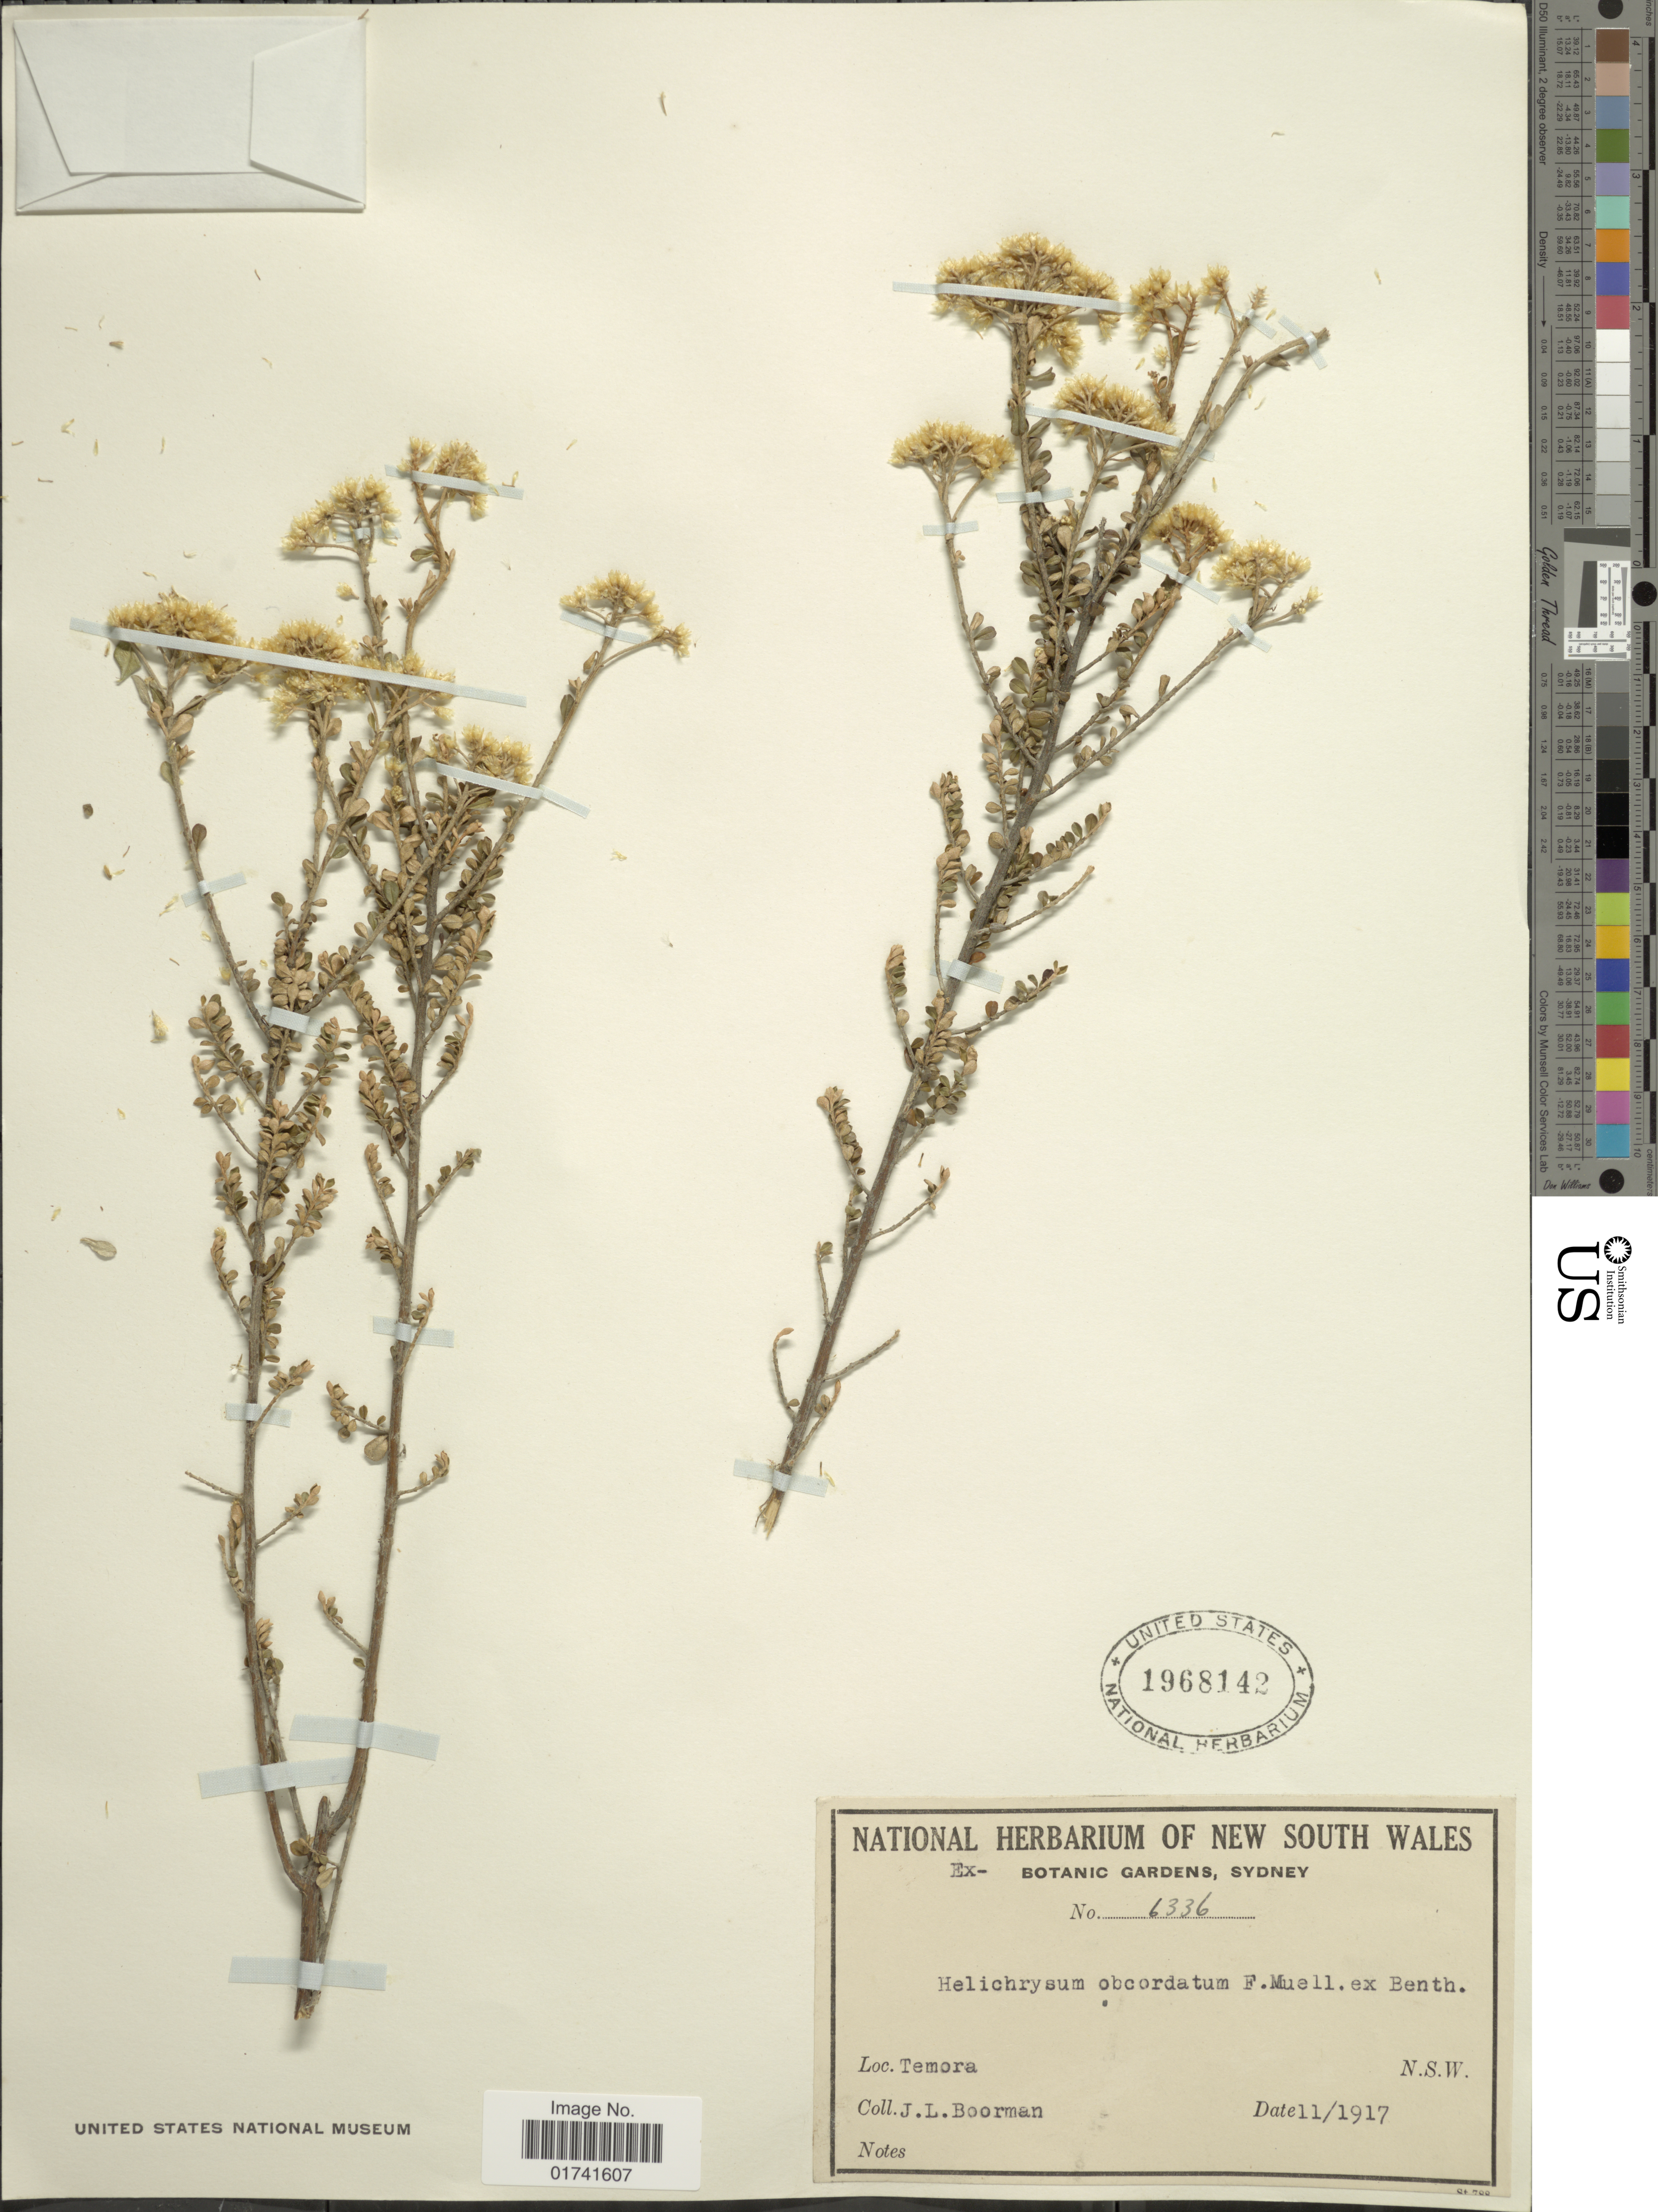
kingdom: Plantae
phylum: Tracheophyta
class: Magnoliopsida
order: Asterales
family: Asteraceae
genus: Ozothamnus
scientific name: Ozothamnus obcordatus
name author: DC.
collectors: J. Boorman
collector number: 6336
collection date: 1917-11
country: Australia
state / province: New South Wales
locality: Temora.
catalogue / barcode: US 1968142